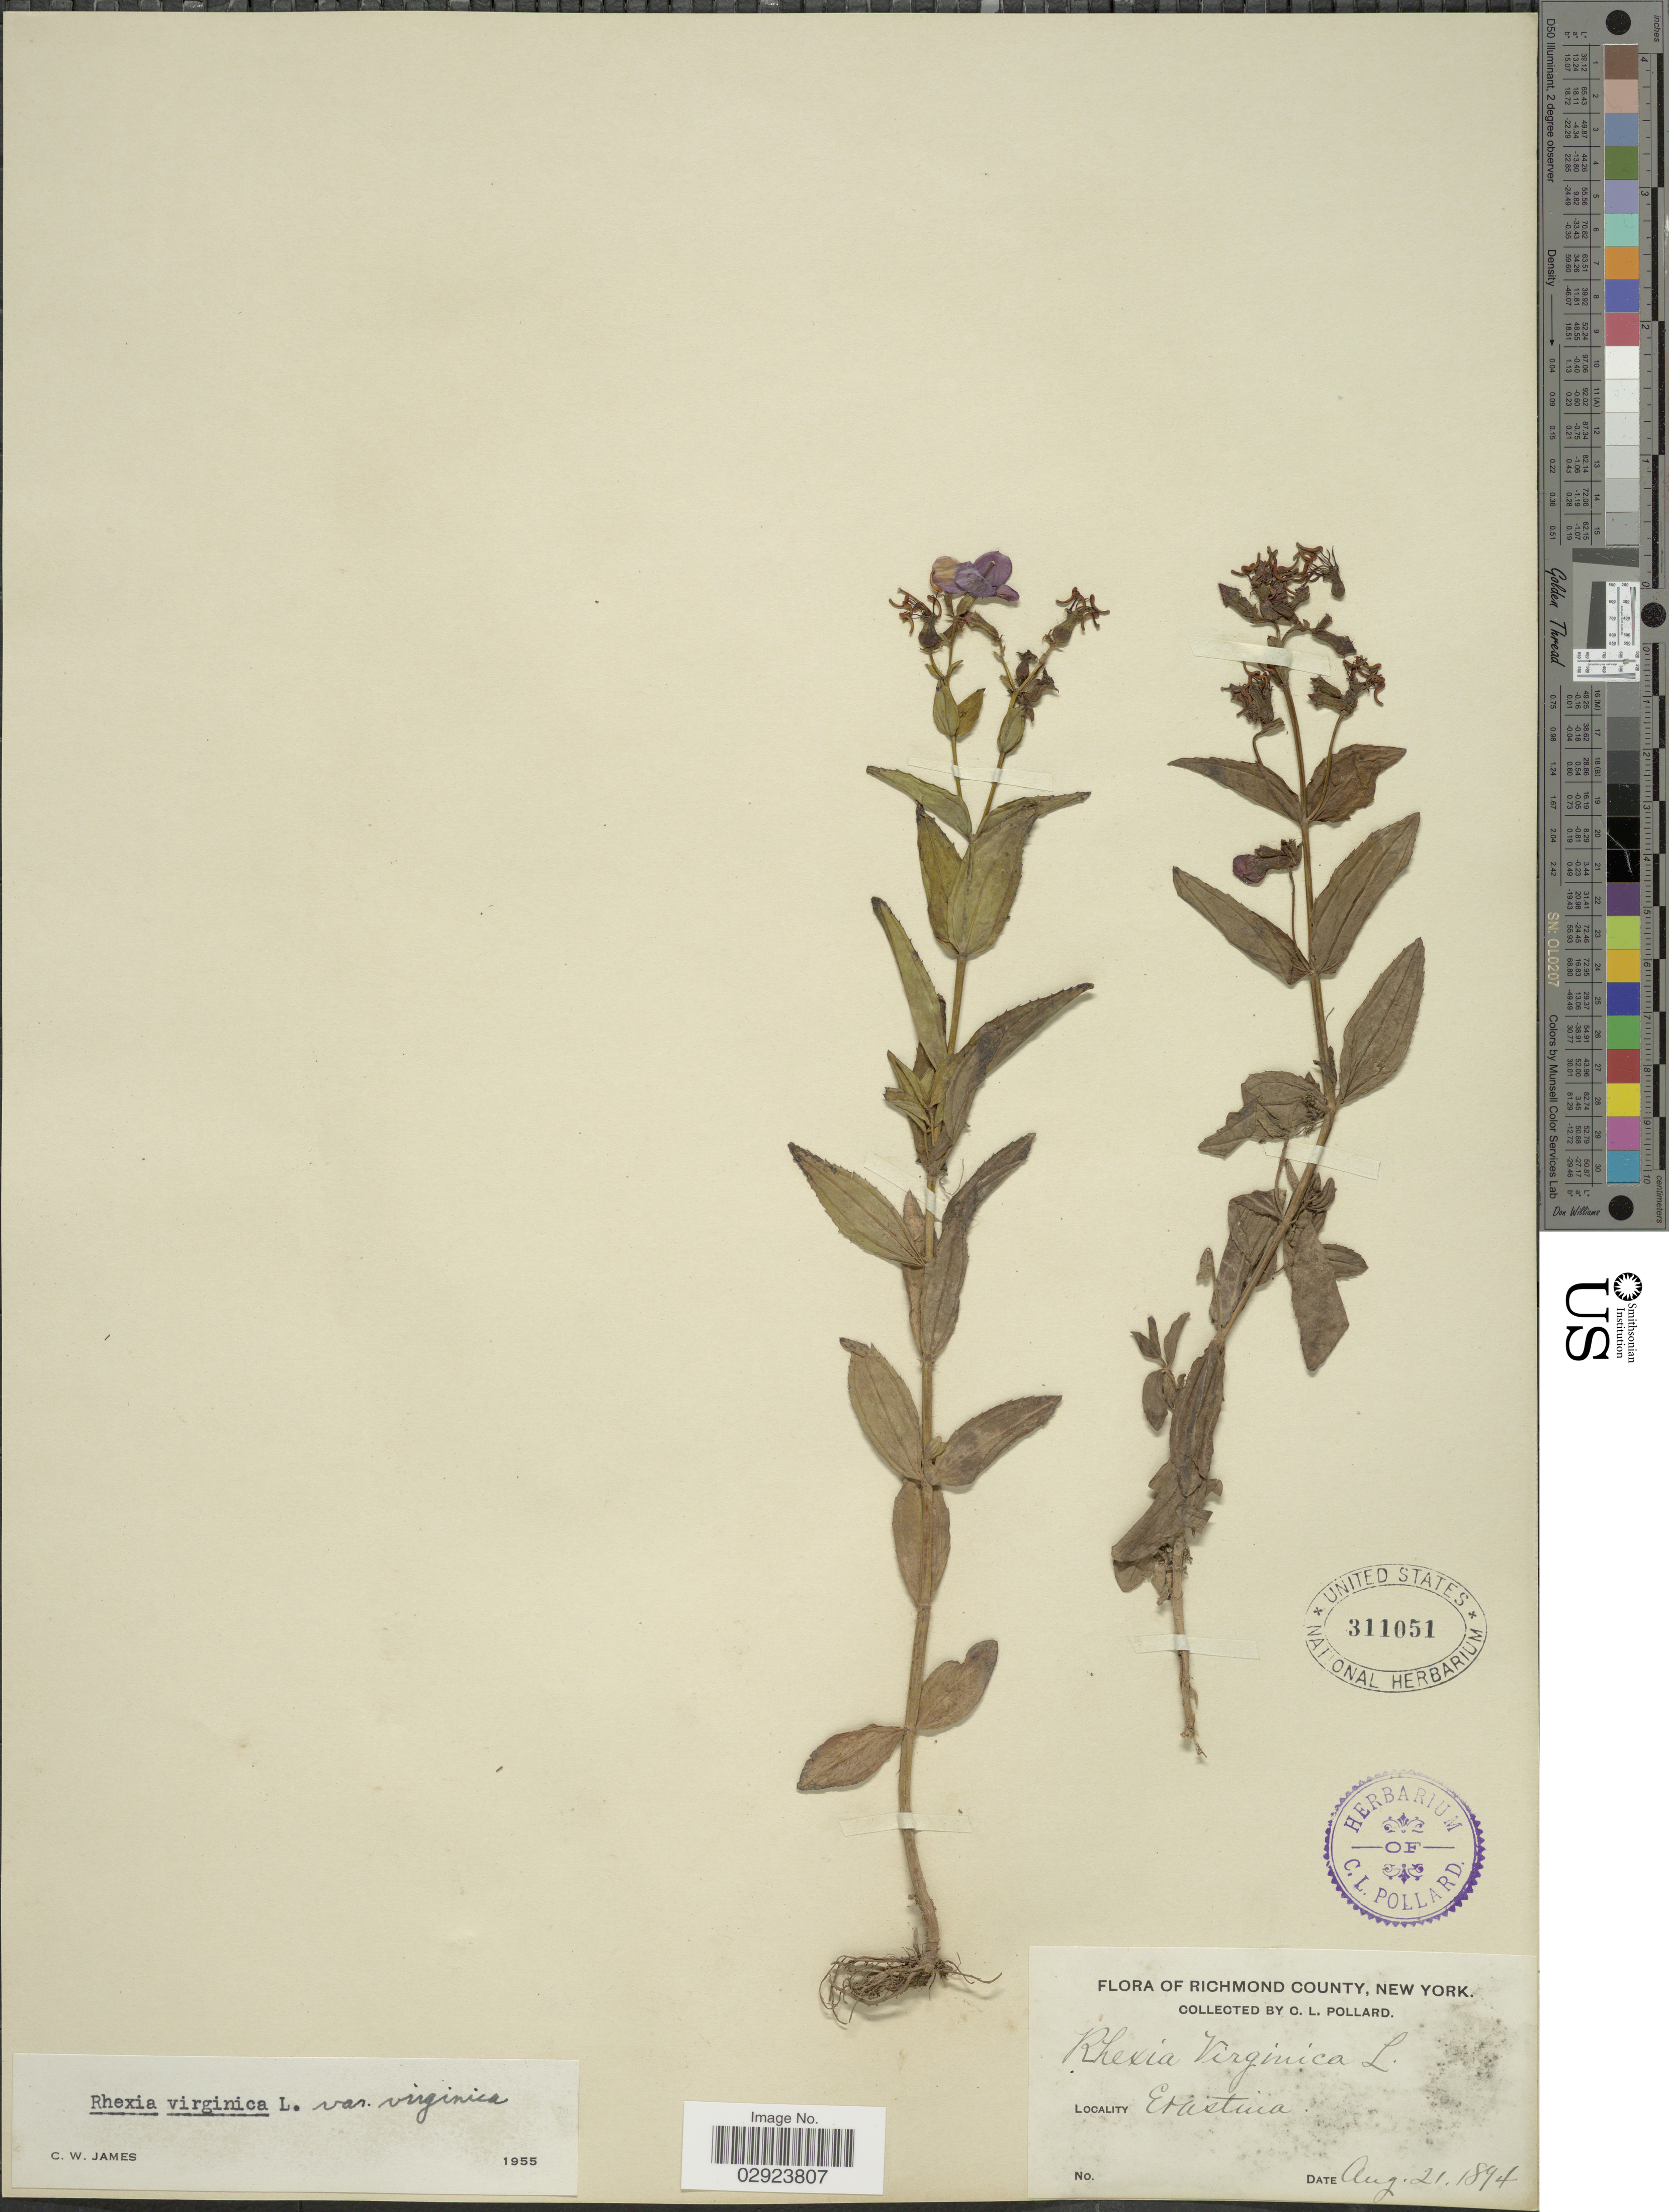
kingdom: Plantae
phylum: Tracheophyta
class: Magnoliopsida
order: Myrtales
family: Melastomataceae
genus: Rhexia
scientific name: Rhexia virginica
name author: L.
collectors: C. L. Pollard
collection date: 1894-08-21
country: United States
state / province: New York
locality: Richmond County. Erastina.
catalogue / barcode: US 311051